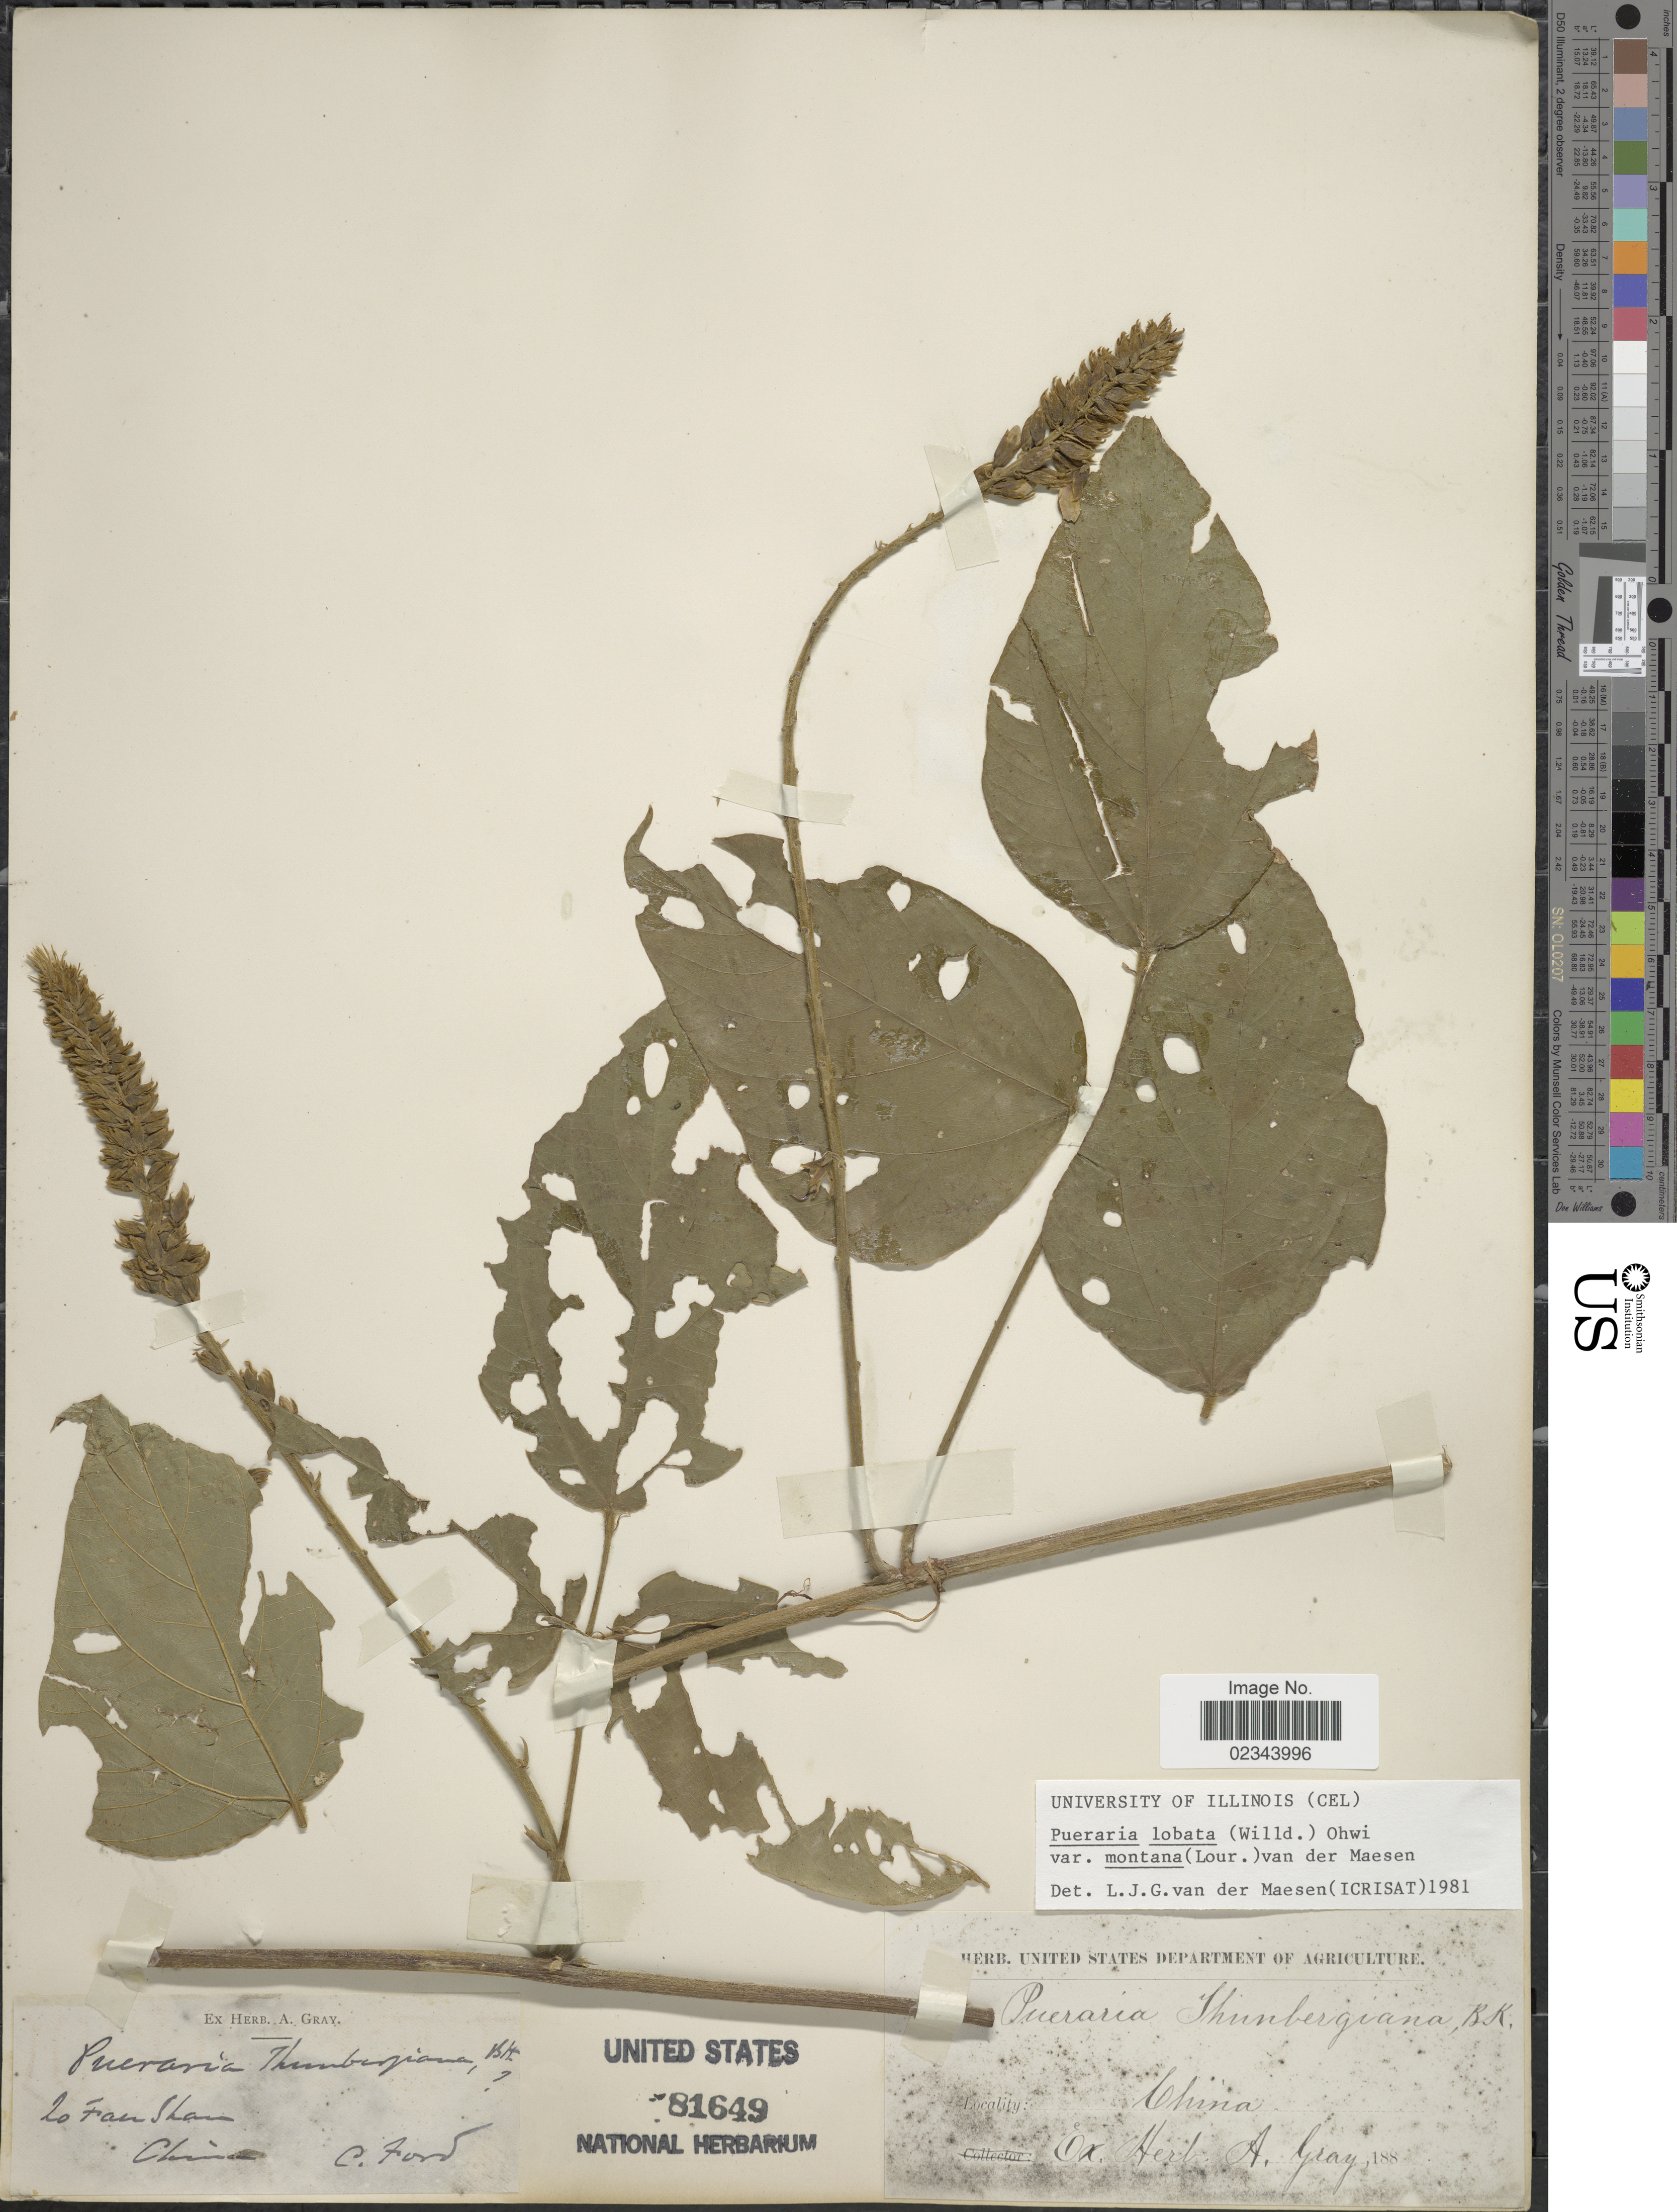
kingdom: Plantae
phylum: Tracheophyta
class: Magnoliopsida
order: Fabales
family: Fabaceae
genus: Pueraria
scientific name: Pueraria lobata var. montana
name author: (Lour.) Maesen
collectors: C. Ford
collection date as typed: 188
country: China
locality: Lo Fau Shan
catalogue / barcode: US 81649